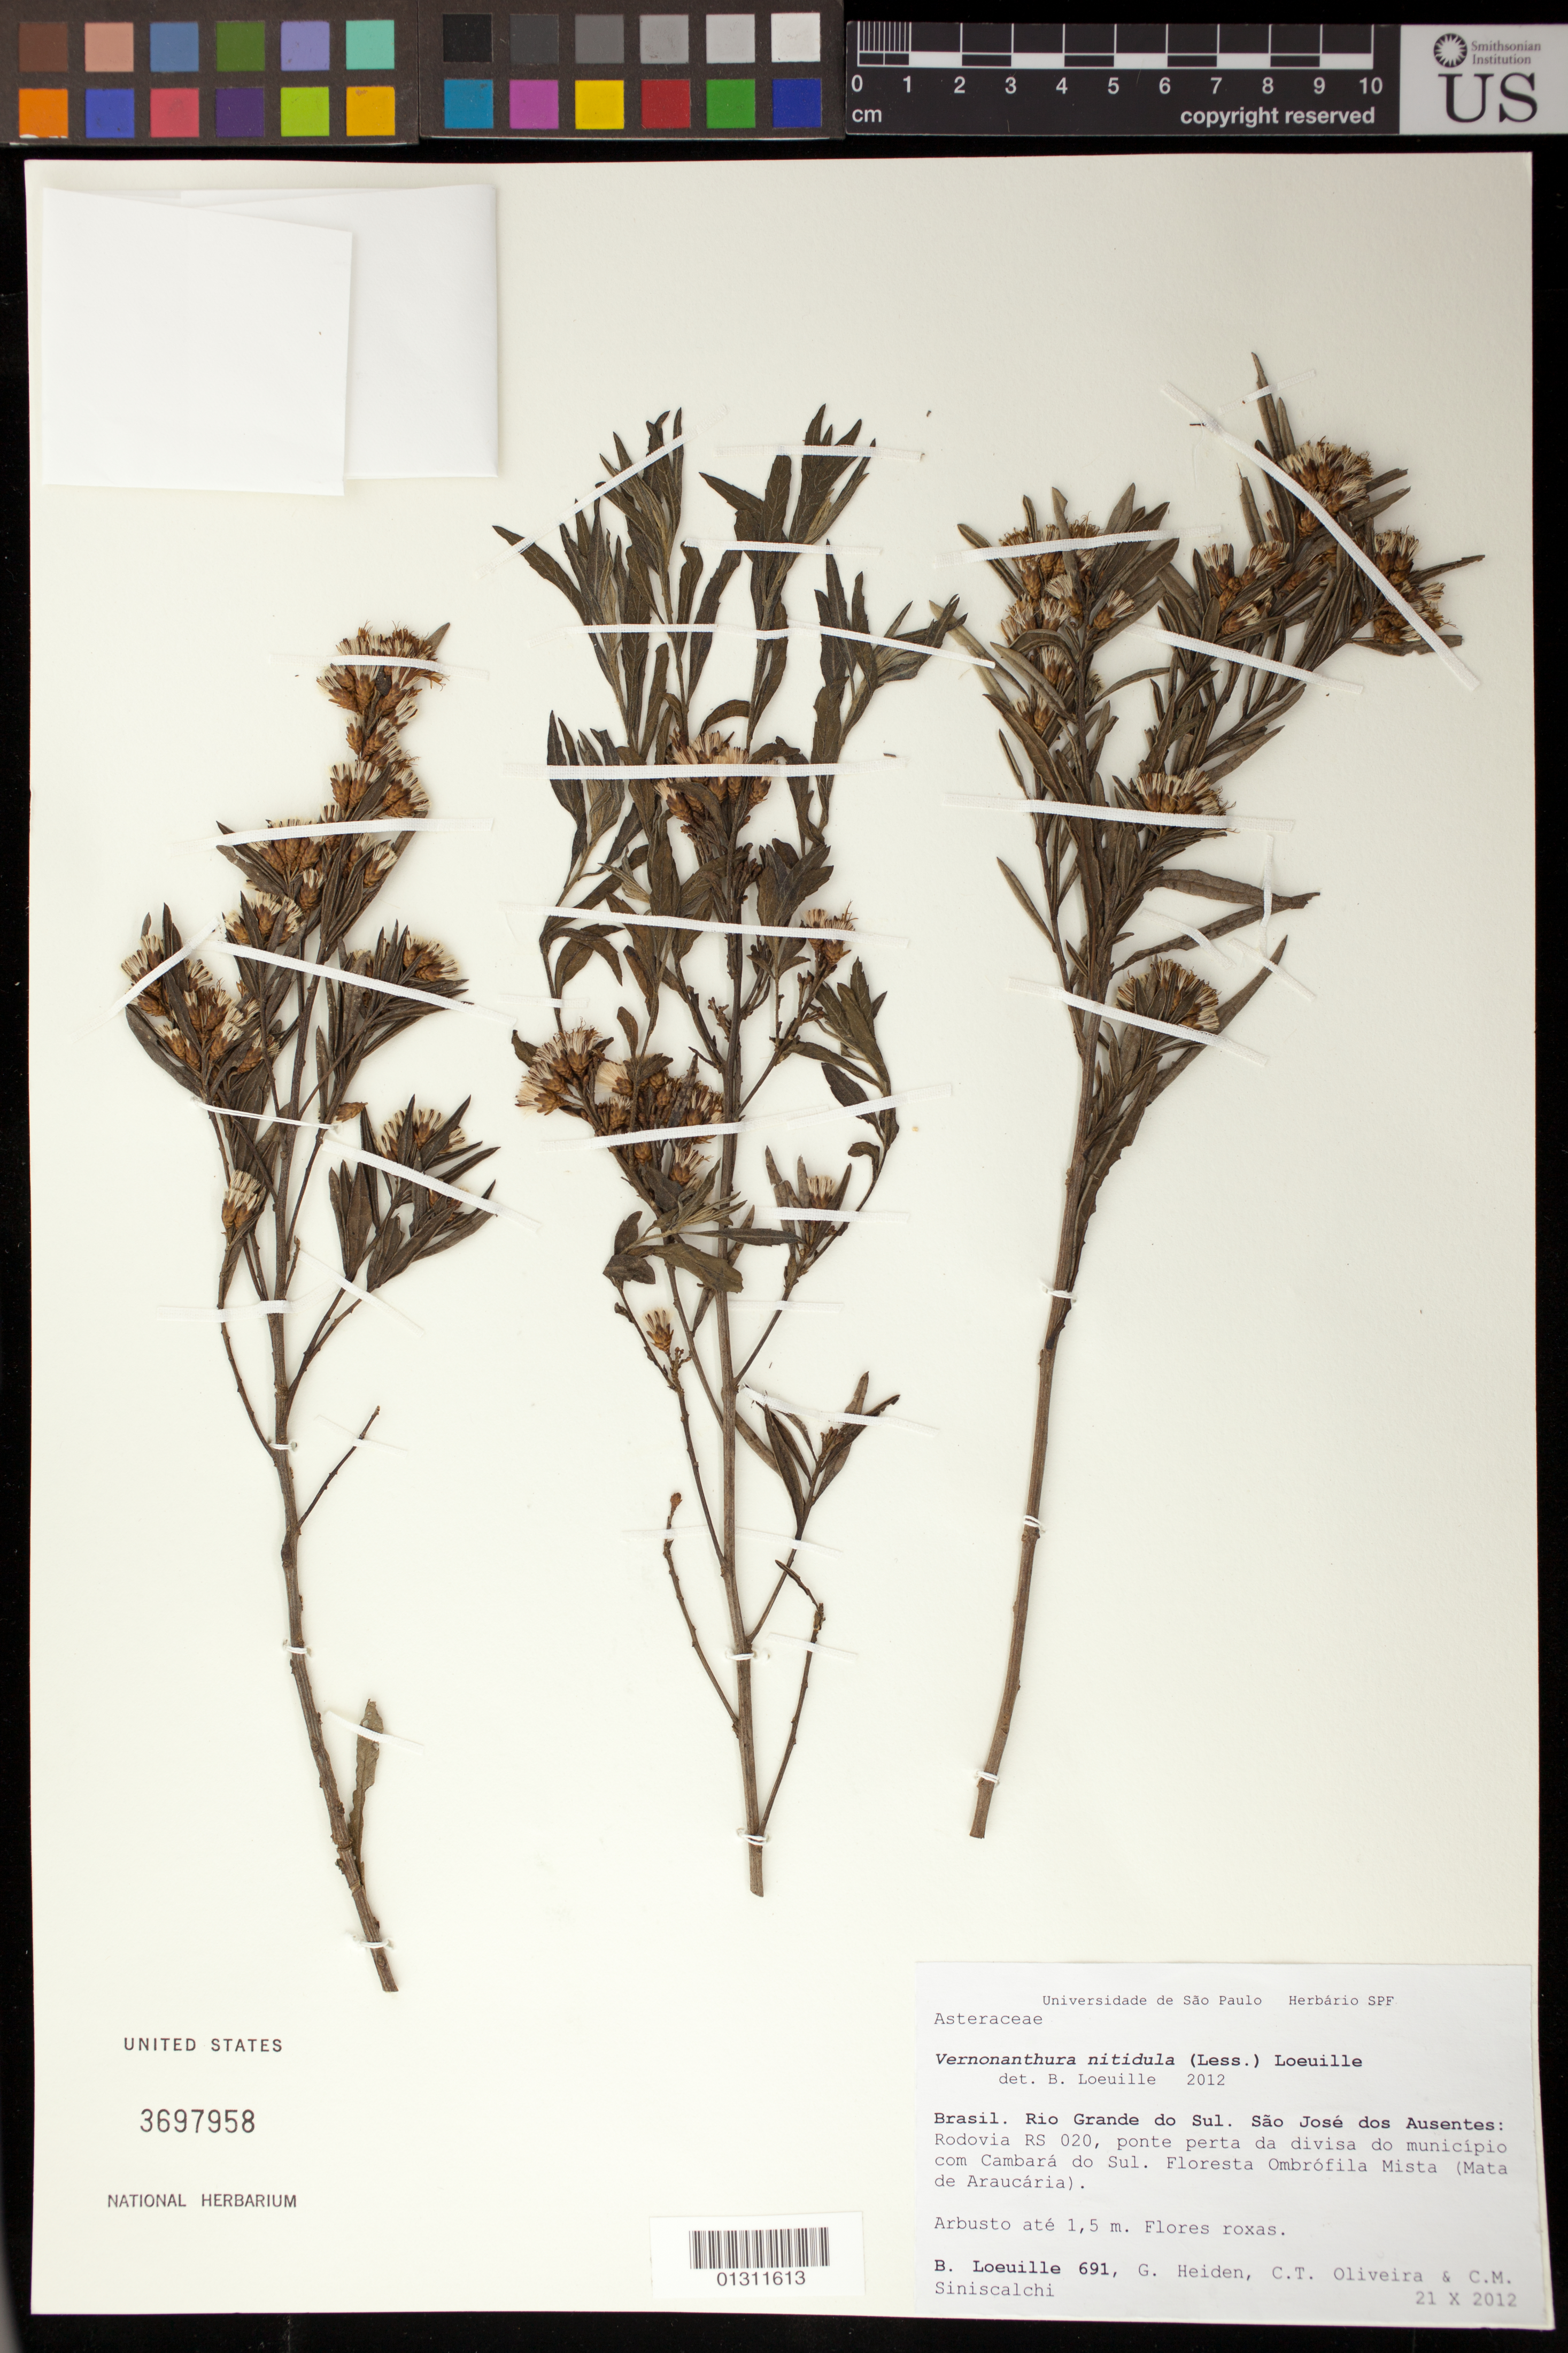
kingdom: Plantae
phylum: Tracheophyta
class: Magnoliopsida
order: Asterales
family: Asteraceae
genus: Vernonanthura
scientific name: Vernonanthura nitidula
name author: (Less.) H. Rob.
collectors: B. Loeuille, G. Heiden, C. T. Oliveira & C. Siniscalchi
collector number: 691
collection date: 2012-10-21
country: Brazil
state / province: Rio Grande do Sul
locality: Sao Jose dos Ausentes: Rodovia RS 020, ponte perta da divisa do municipio com Cambara do Sul. Floresta Ombrofila Mista (Mata de Araucaria).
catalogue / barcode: US 3697958